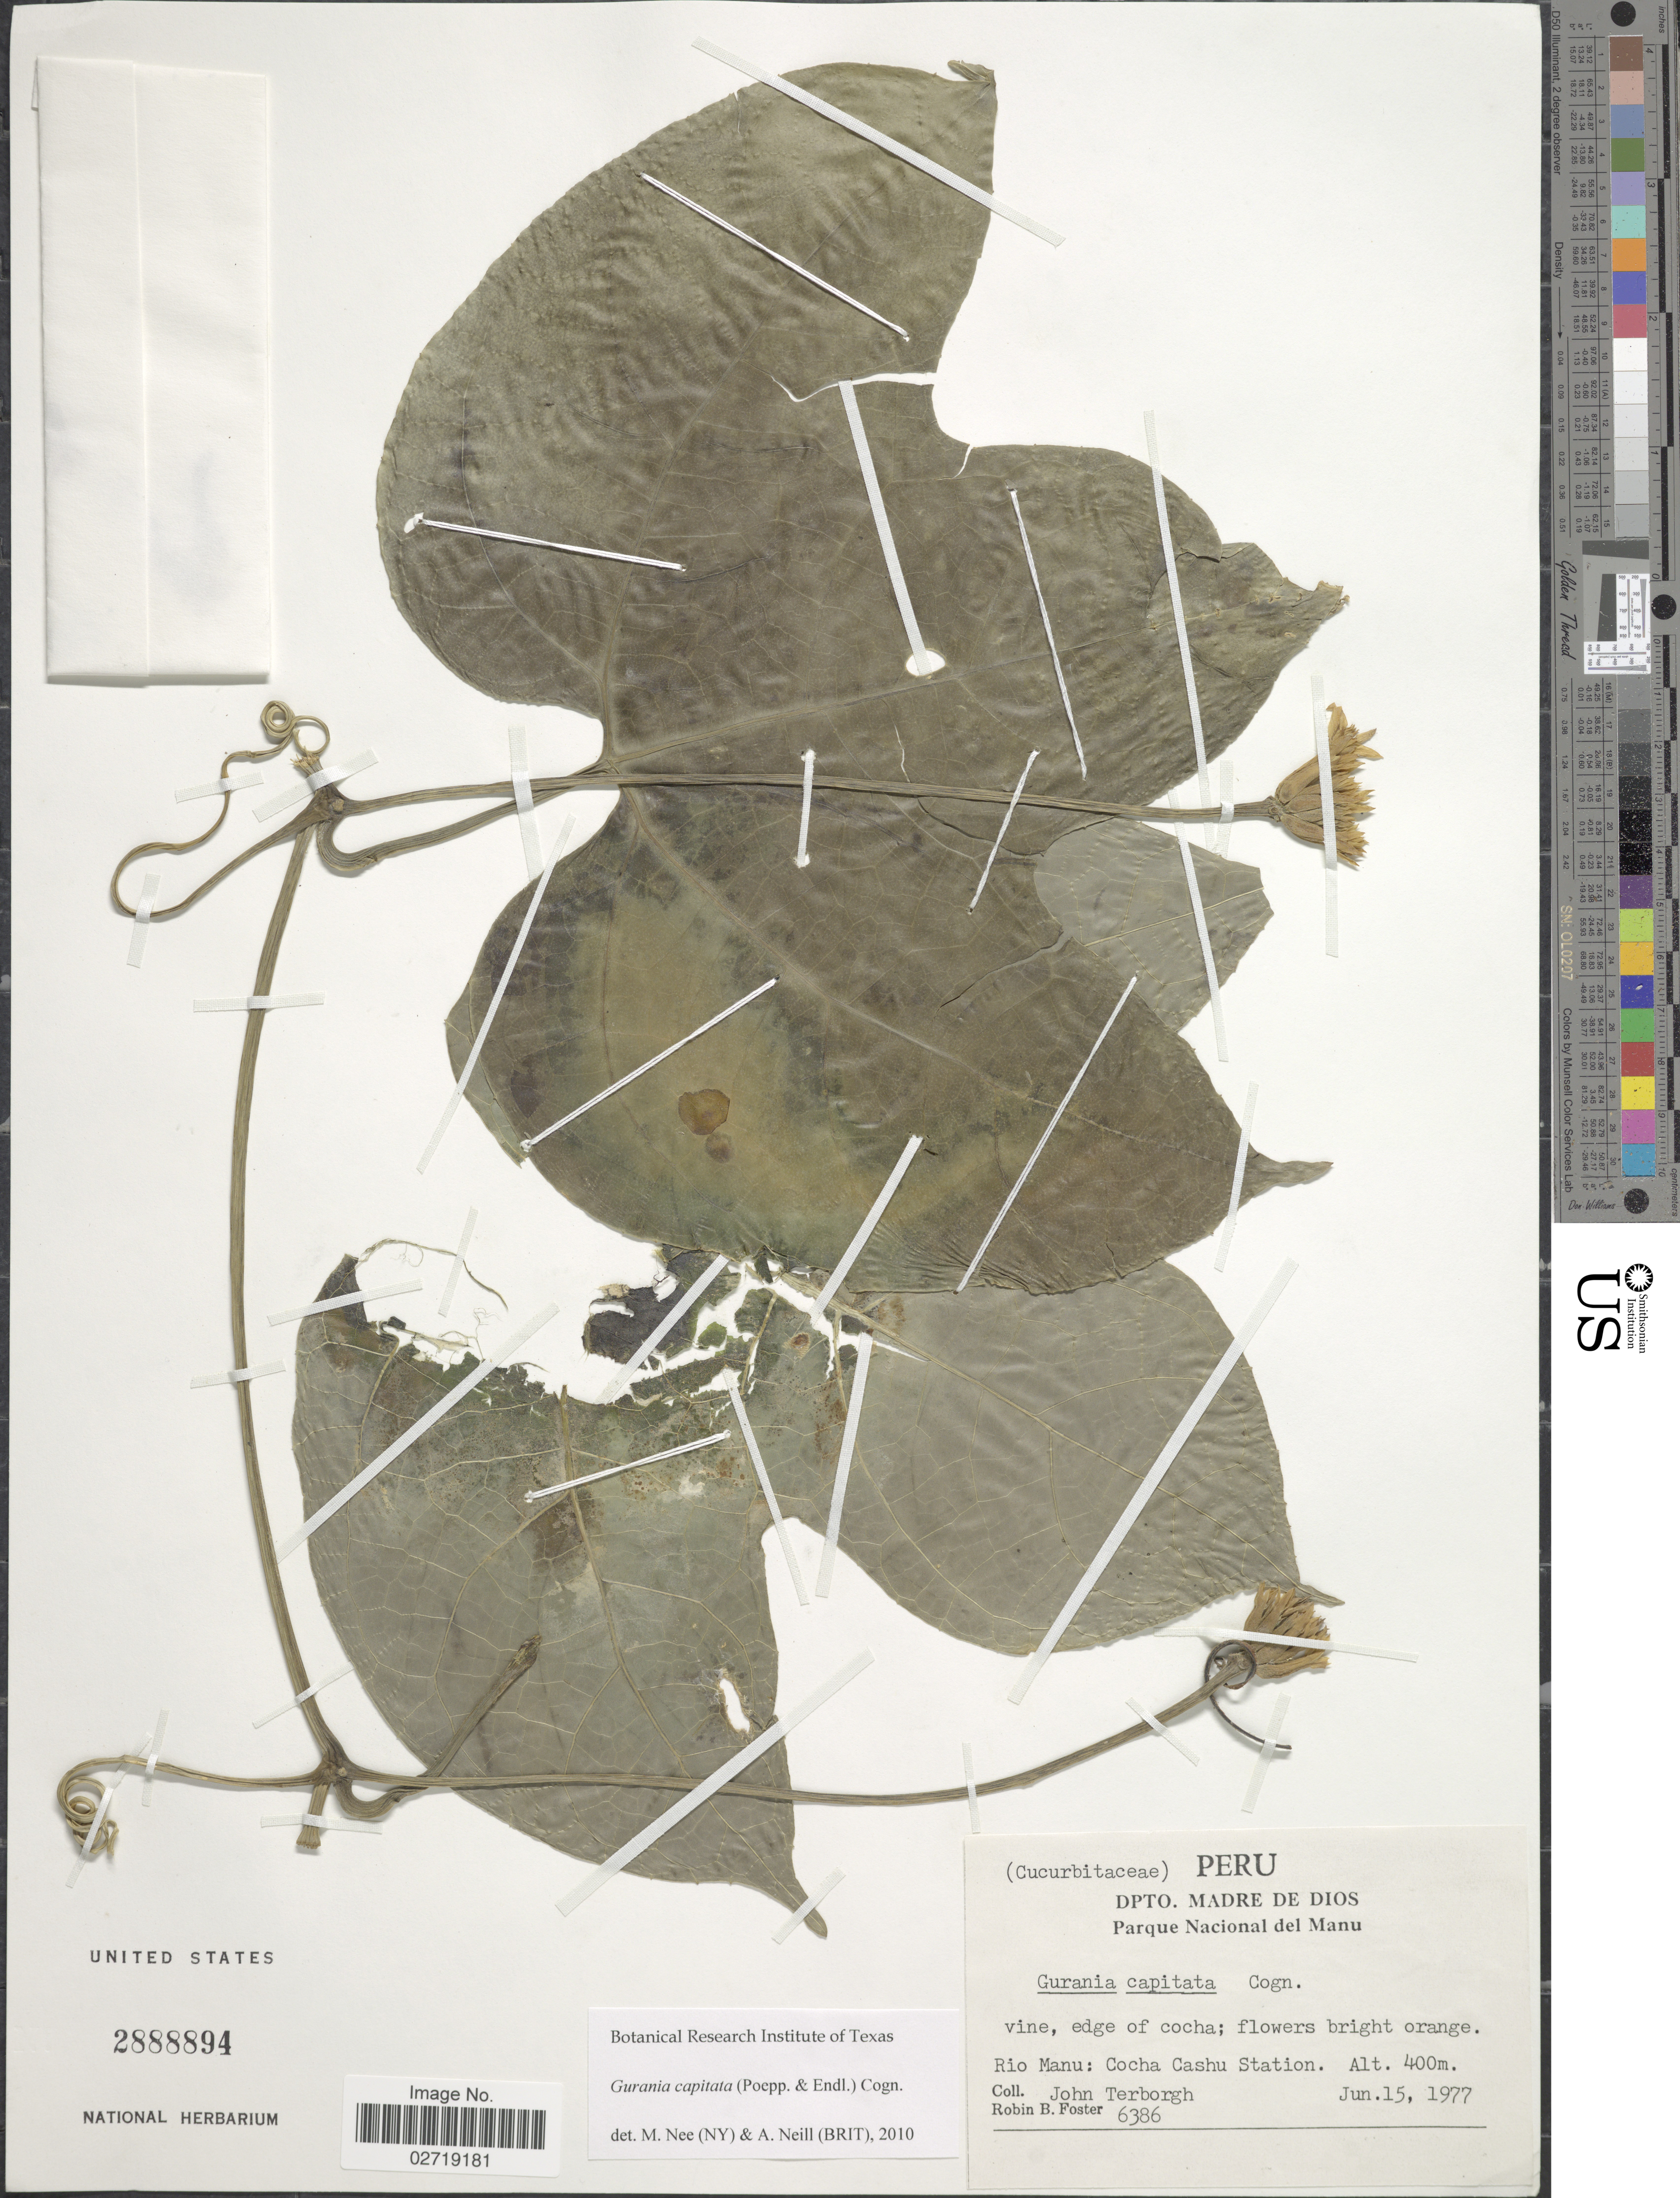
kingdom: Plantae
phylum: Tracheophyta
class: Magnoliopsida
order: Cucurbitales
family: Cucurbitaceae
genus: Gurania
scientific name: Gurania capitata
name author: (Poepp. & Endl.) Cogn.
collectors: J. Terborgh & R. B. Foster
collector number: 6386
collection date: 1977-06-15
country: Peru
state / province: Madre de Dios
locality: Parque Nacional del Manu. Rio Manu: Cocha Cashu Station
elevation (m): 400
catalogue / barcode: US 2888894